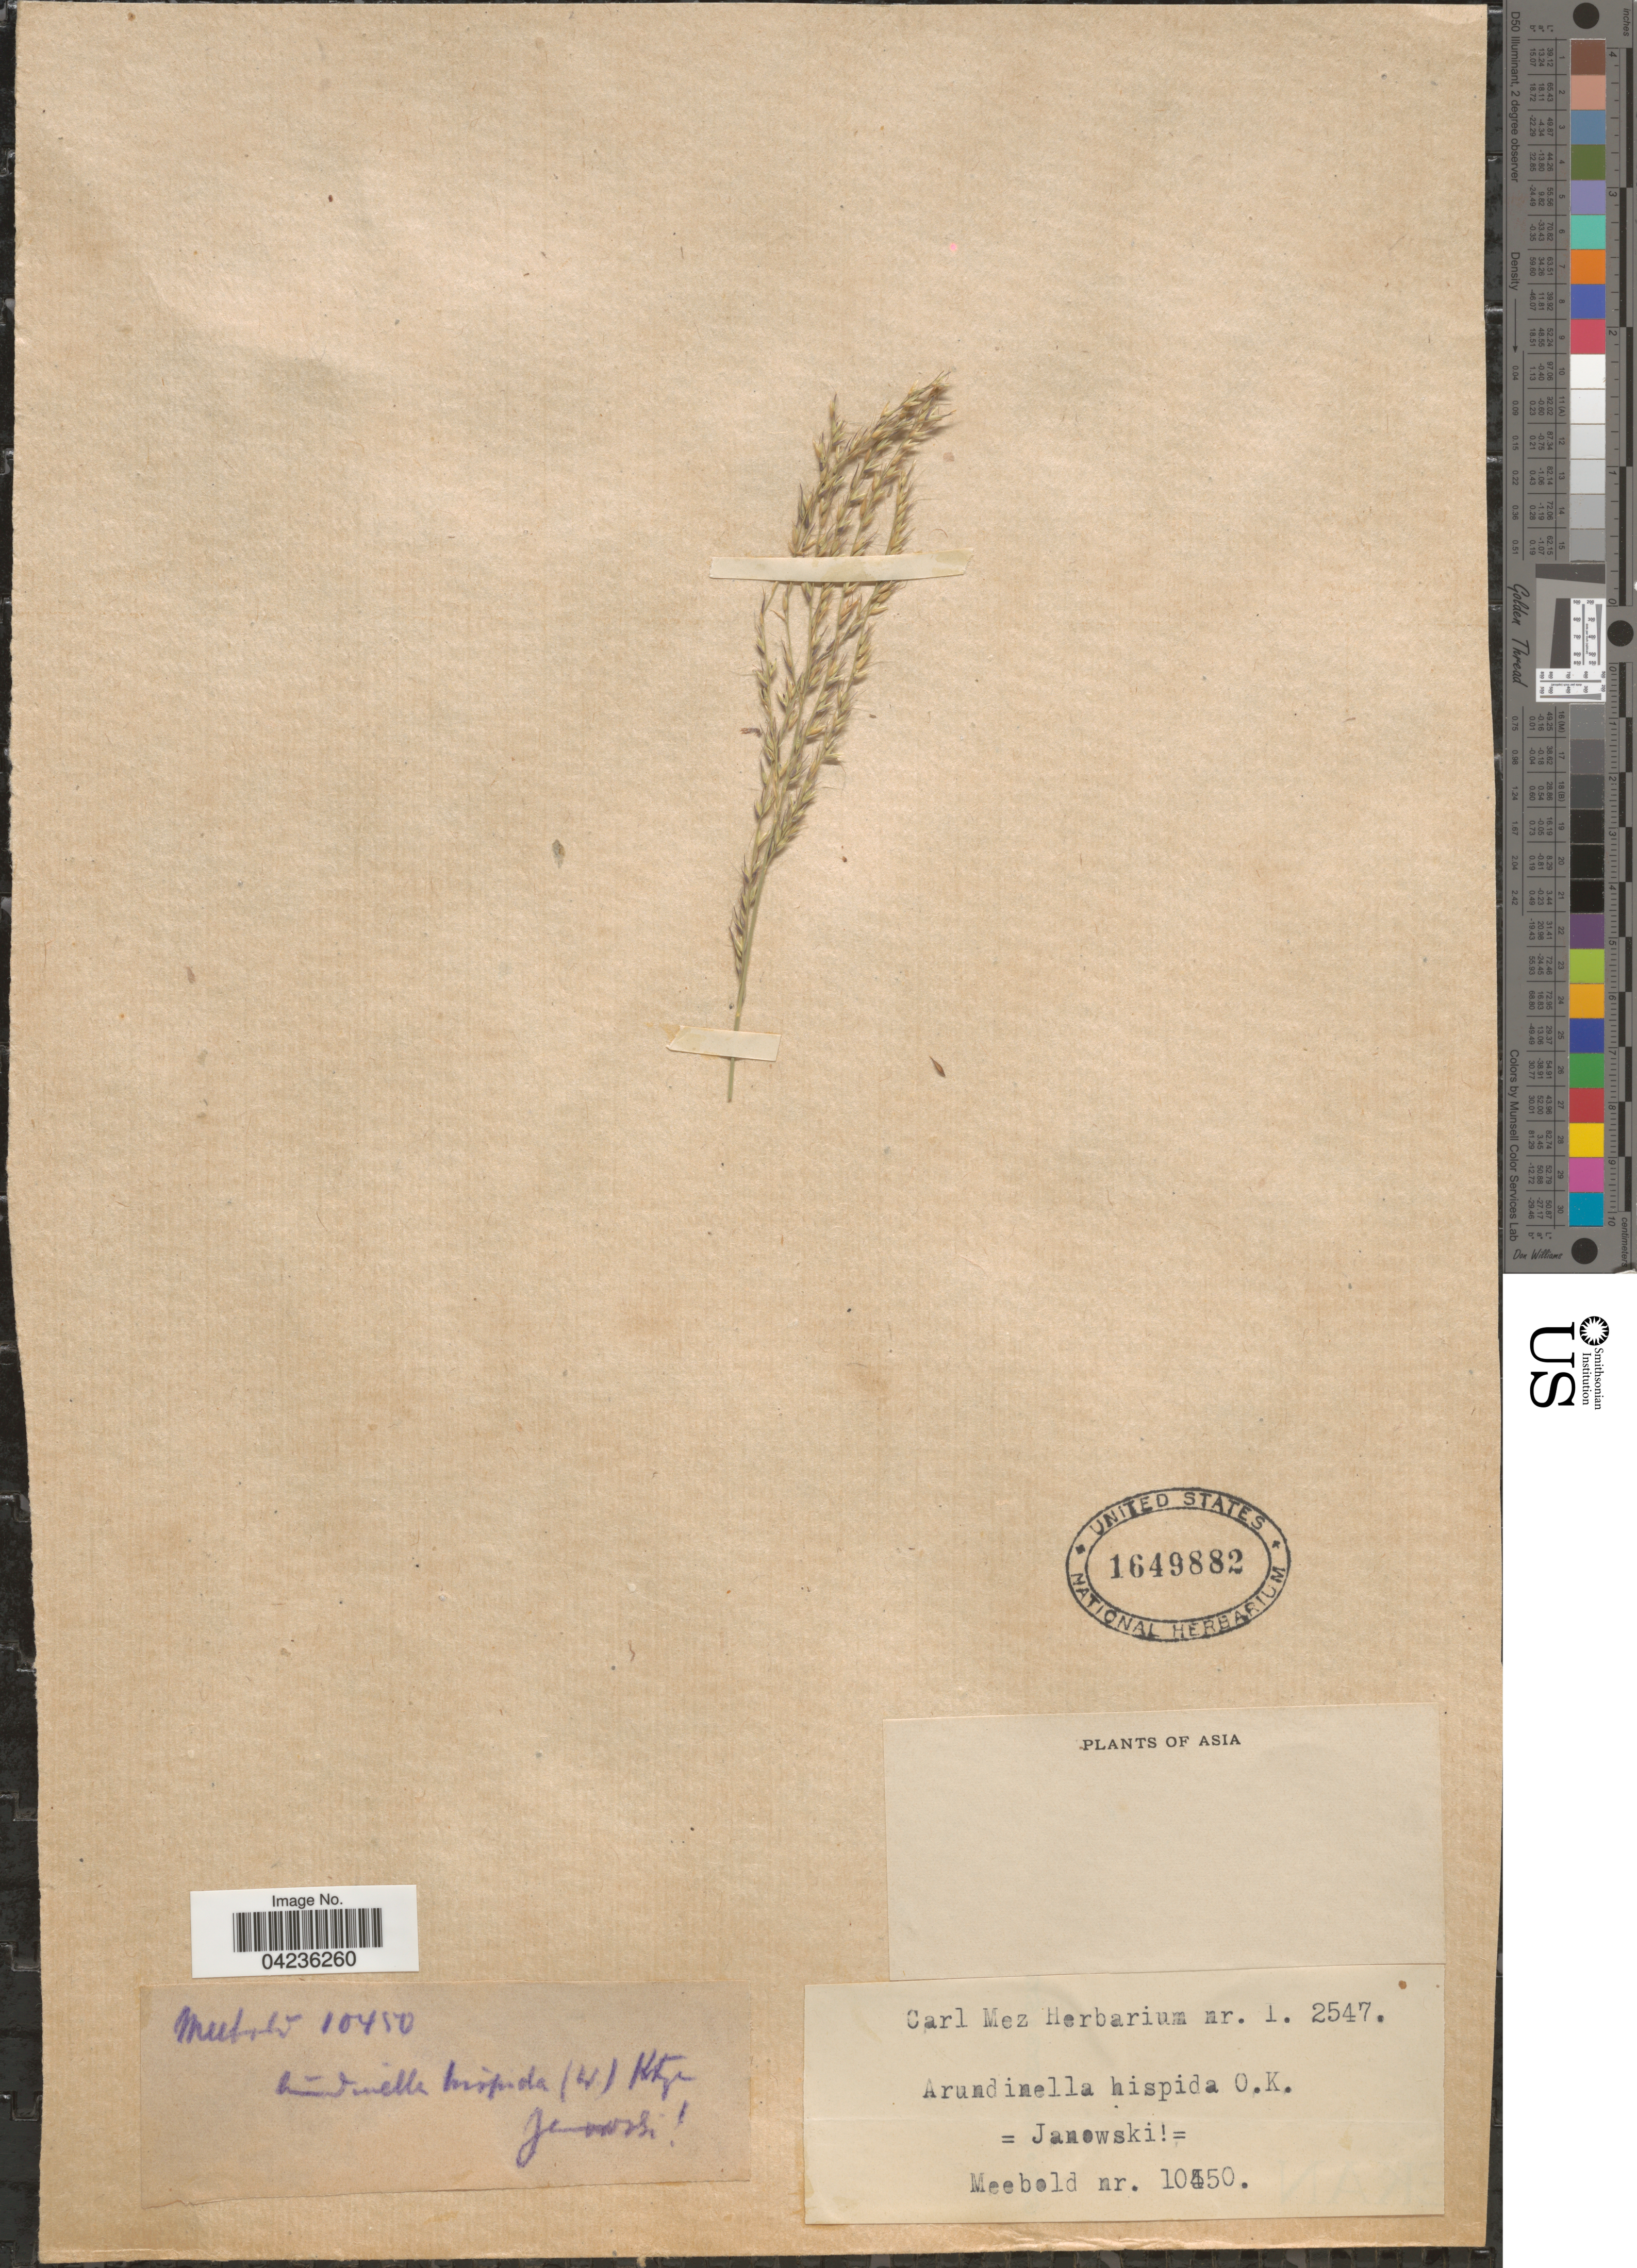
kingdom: Plantae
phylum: Tracheophyta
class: Liliopsida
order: Poales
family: Poaceae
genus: Arundinella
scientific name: Arundinella setosa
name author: Trin.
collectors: Meebold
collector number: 10450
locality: Asia.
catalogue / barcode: US 1649882